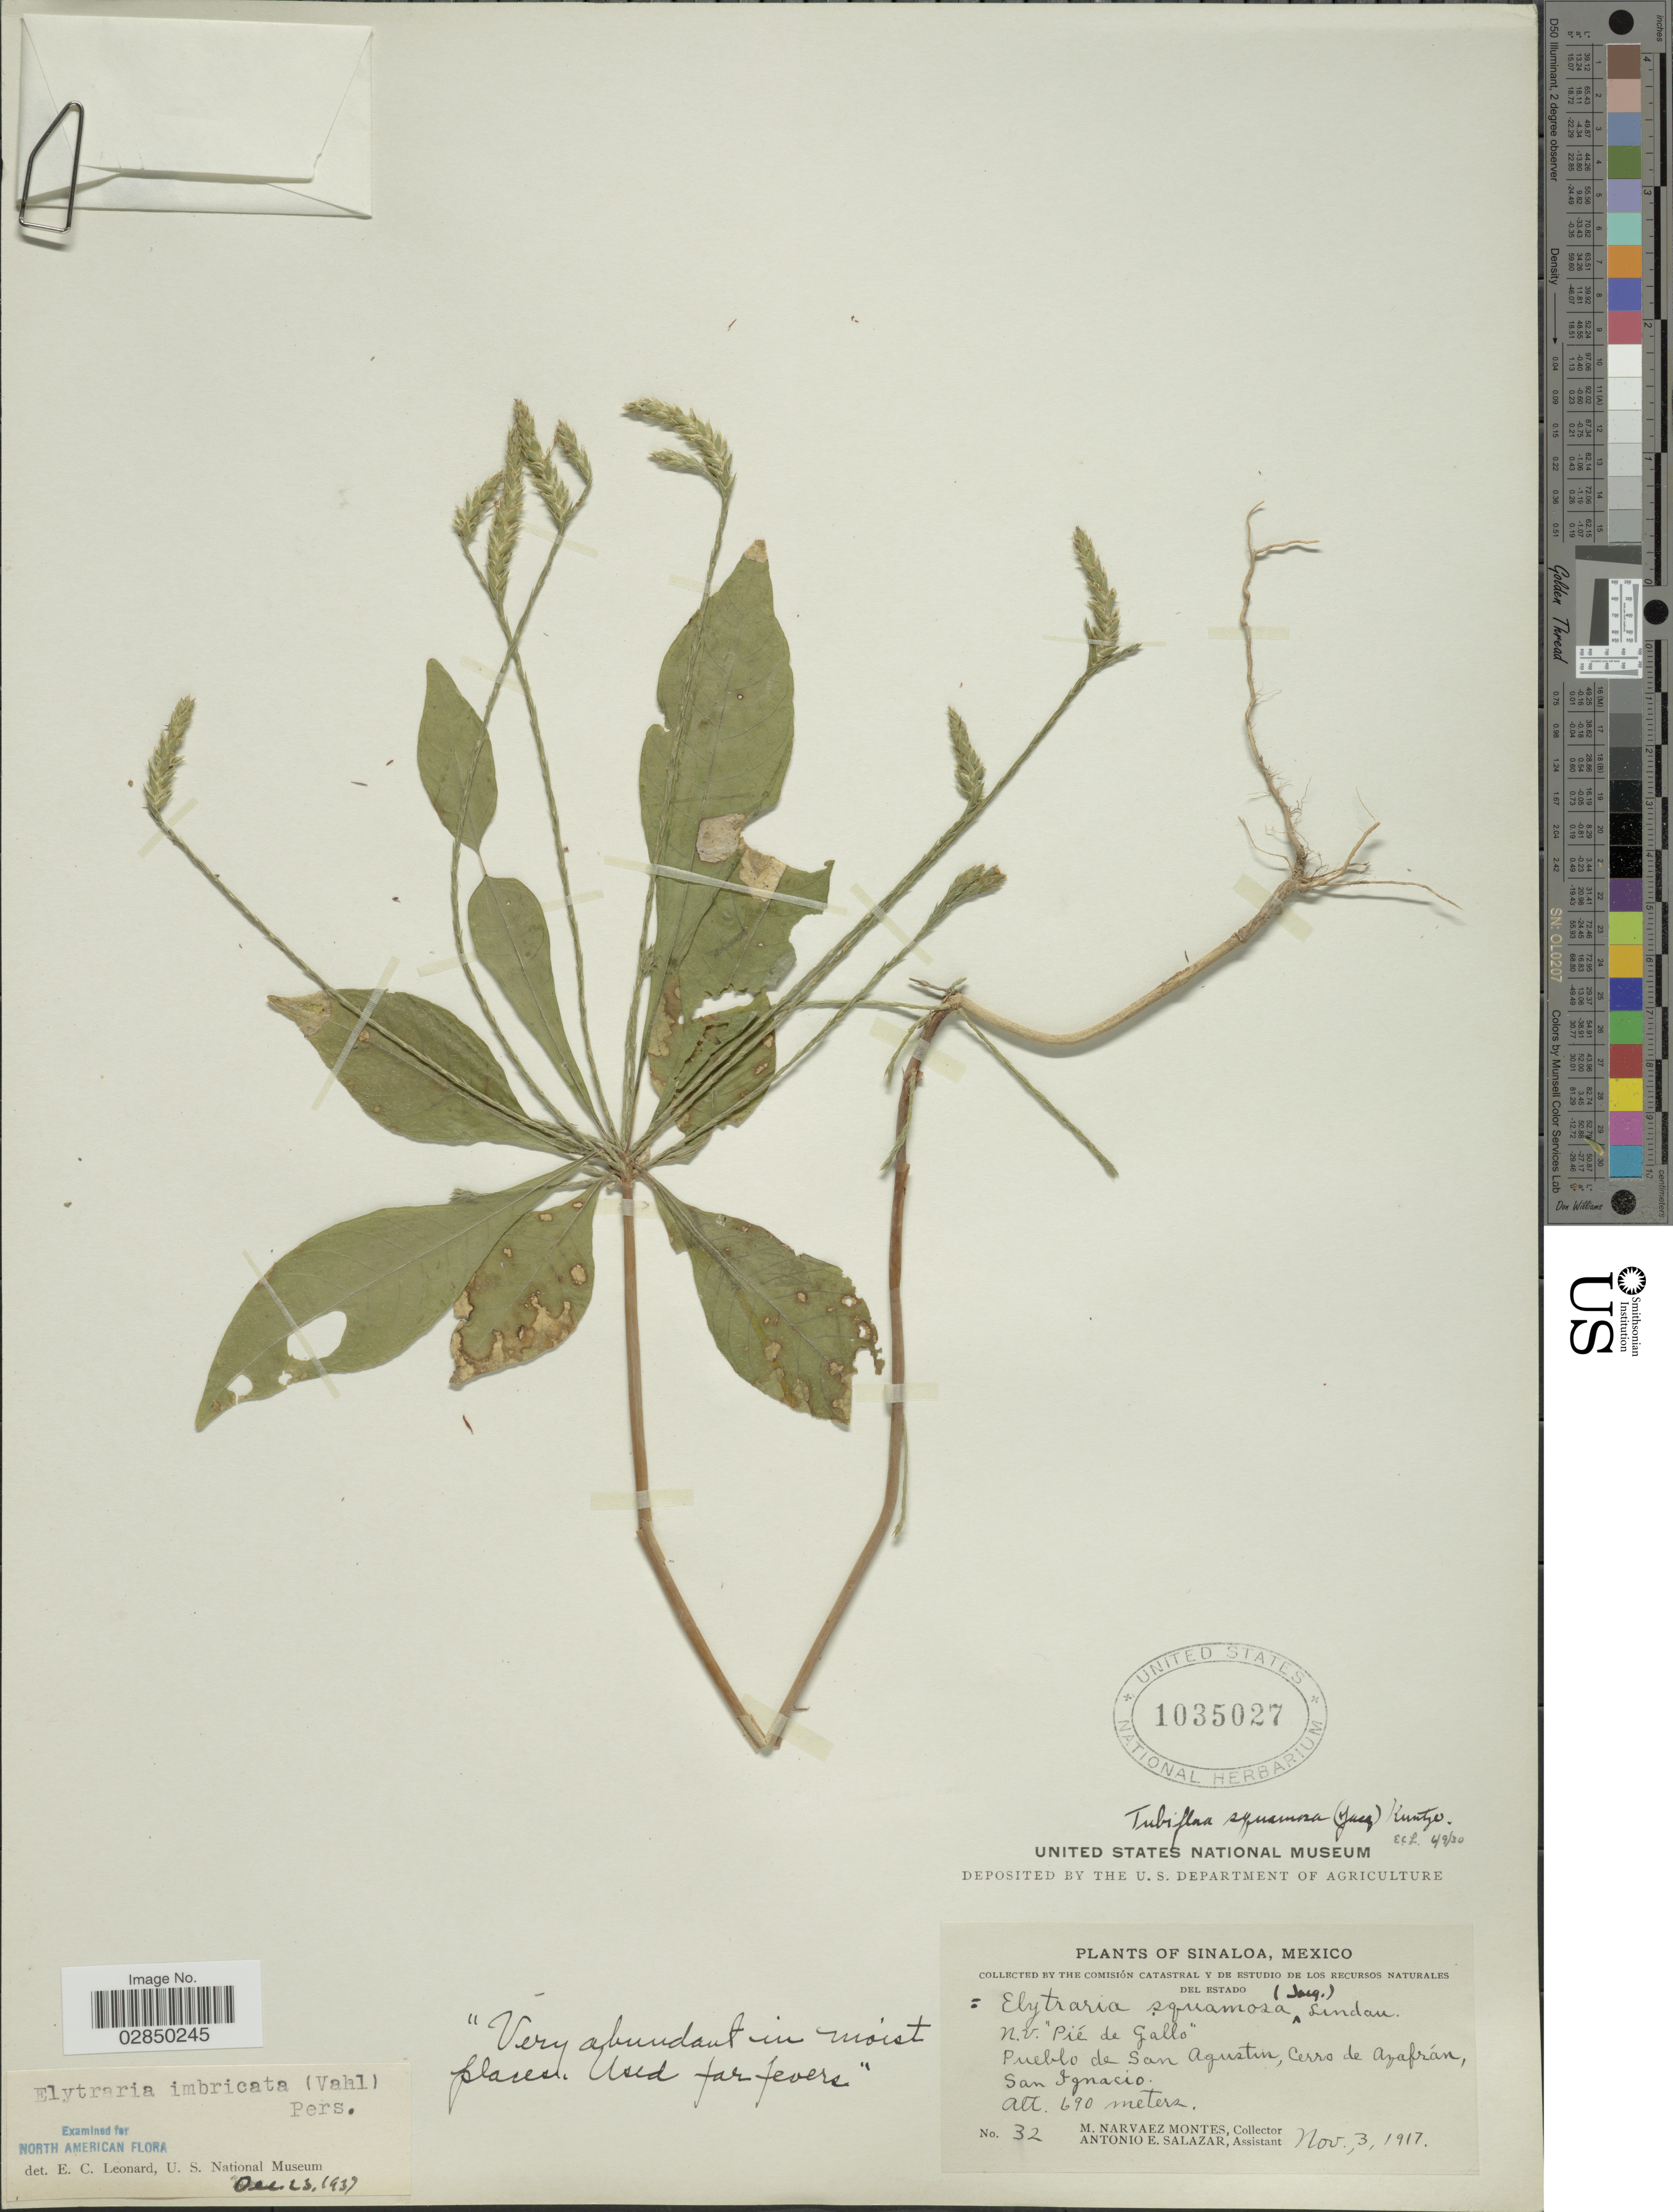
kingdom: Plantae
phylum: Tracheophyta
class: Magnoliopsida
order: Lamiales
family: Acanthaceae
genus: Elytraria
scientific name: Elytraria imbricata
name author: (Vahl) Pers.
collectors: M. Narvaez M. & A. E. Salazar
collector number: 32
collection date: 1917-11-03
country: Mexico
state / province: Sinaloa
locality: Pueblo de San Agustin, Cerro de Azafrán. San Ignacio.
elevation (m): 690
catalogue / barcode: US 1035027